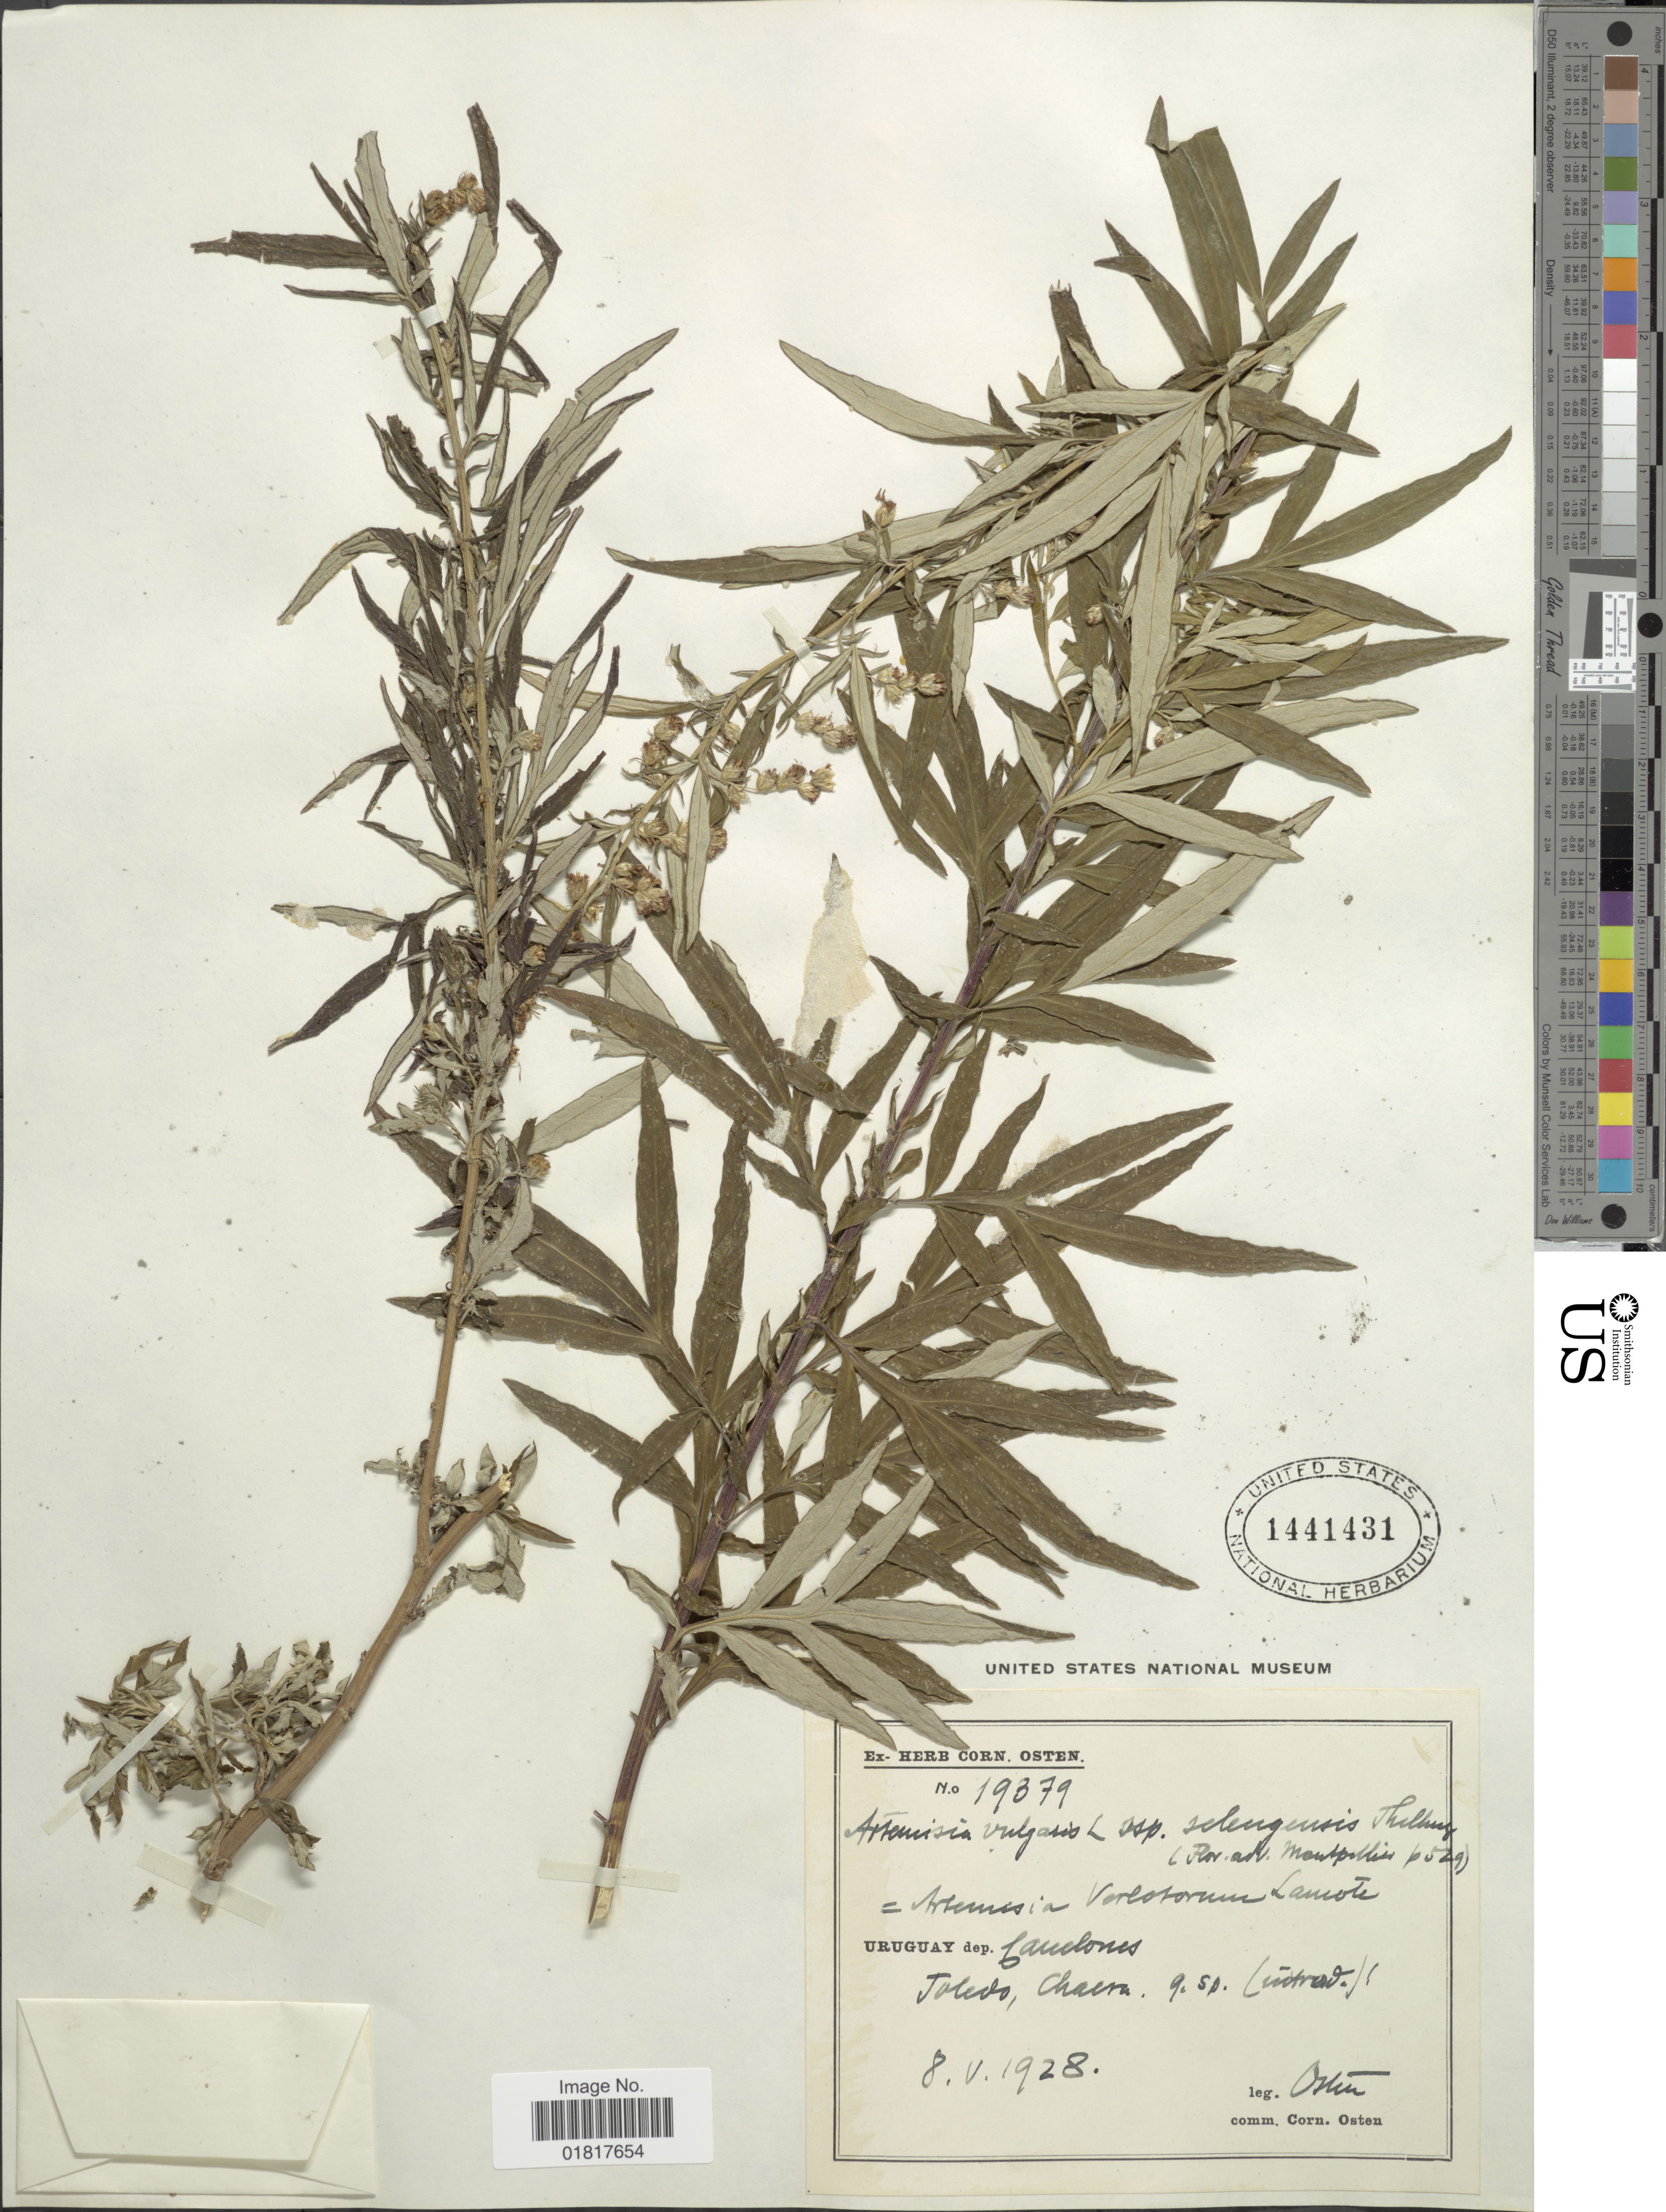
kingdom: Plantae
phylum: Tracheophyta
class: Magnoliopsida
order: Asterales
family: Asteraceae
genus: Artemisia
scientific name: Artemisia verlotorum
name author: Lamotte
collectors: C. Osten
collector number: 19379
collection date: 1928-05-08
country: Uruguay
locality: Dep. Canelos, Toledo, Chaera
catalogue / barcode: US 1441431